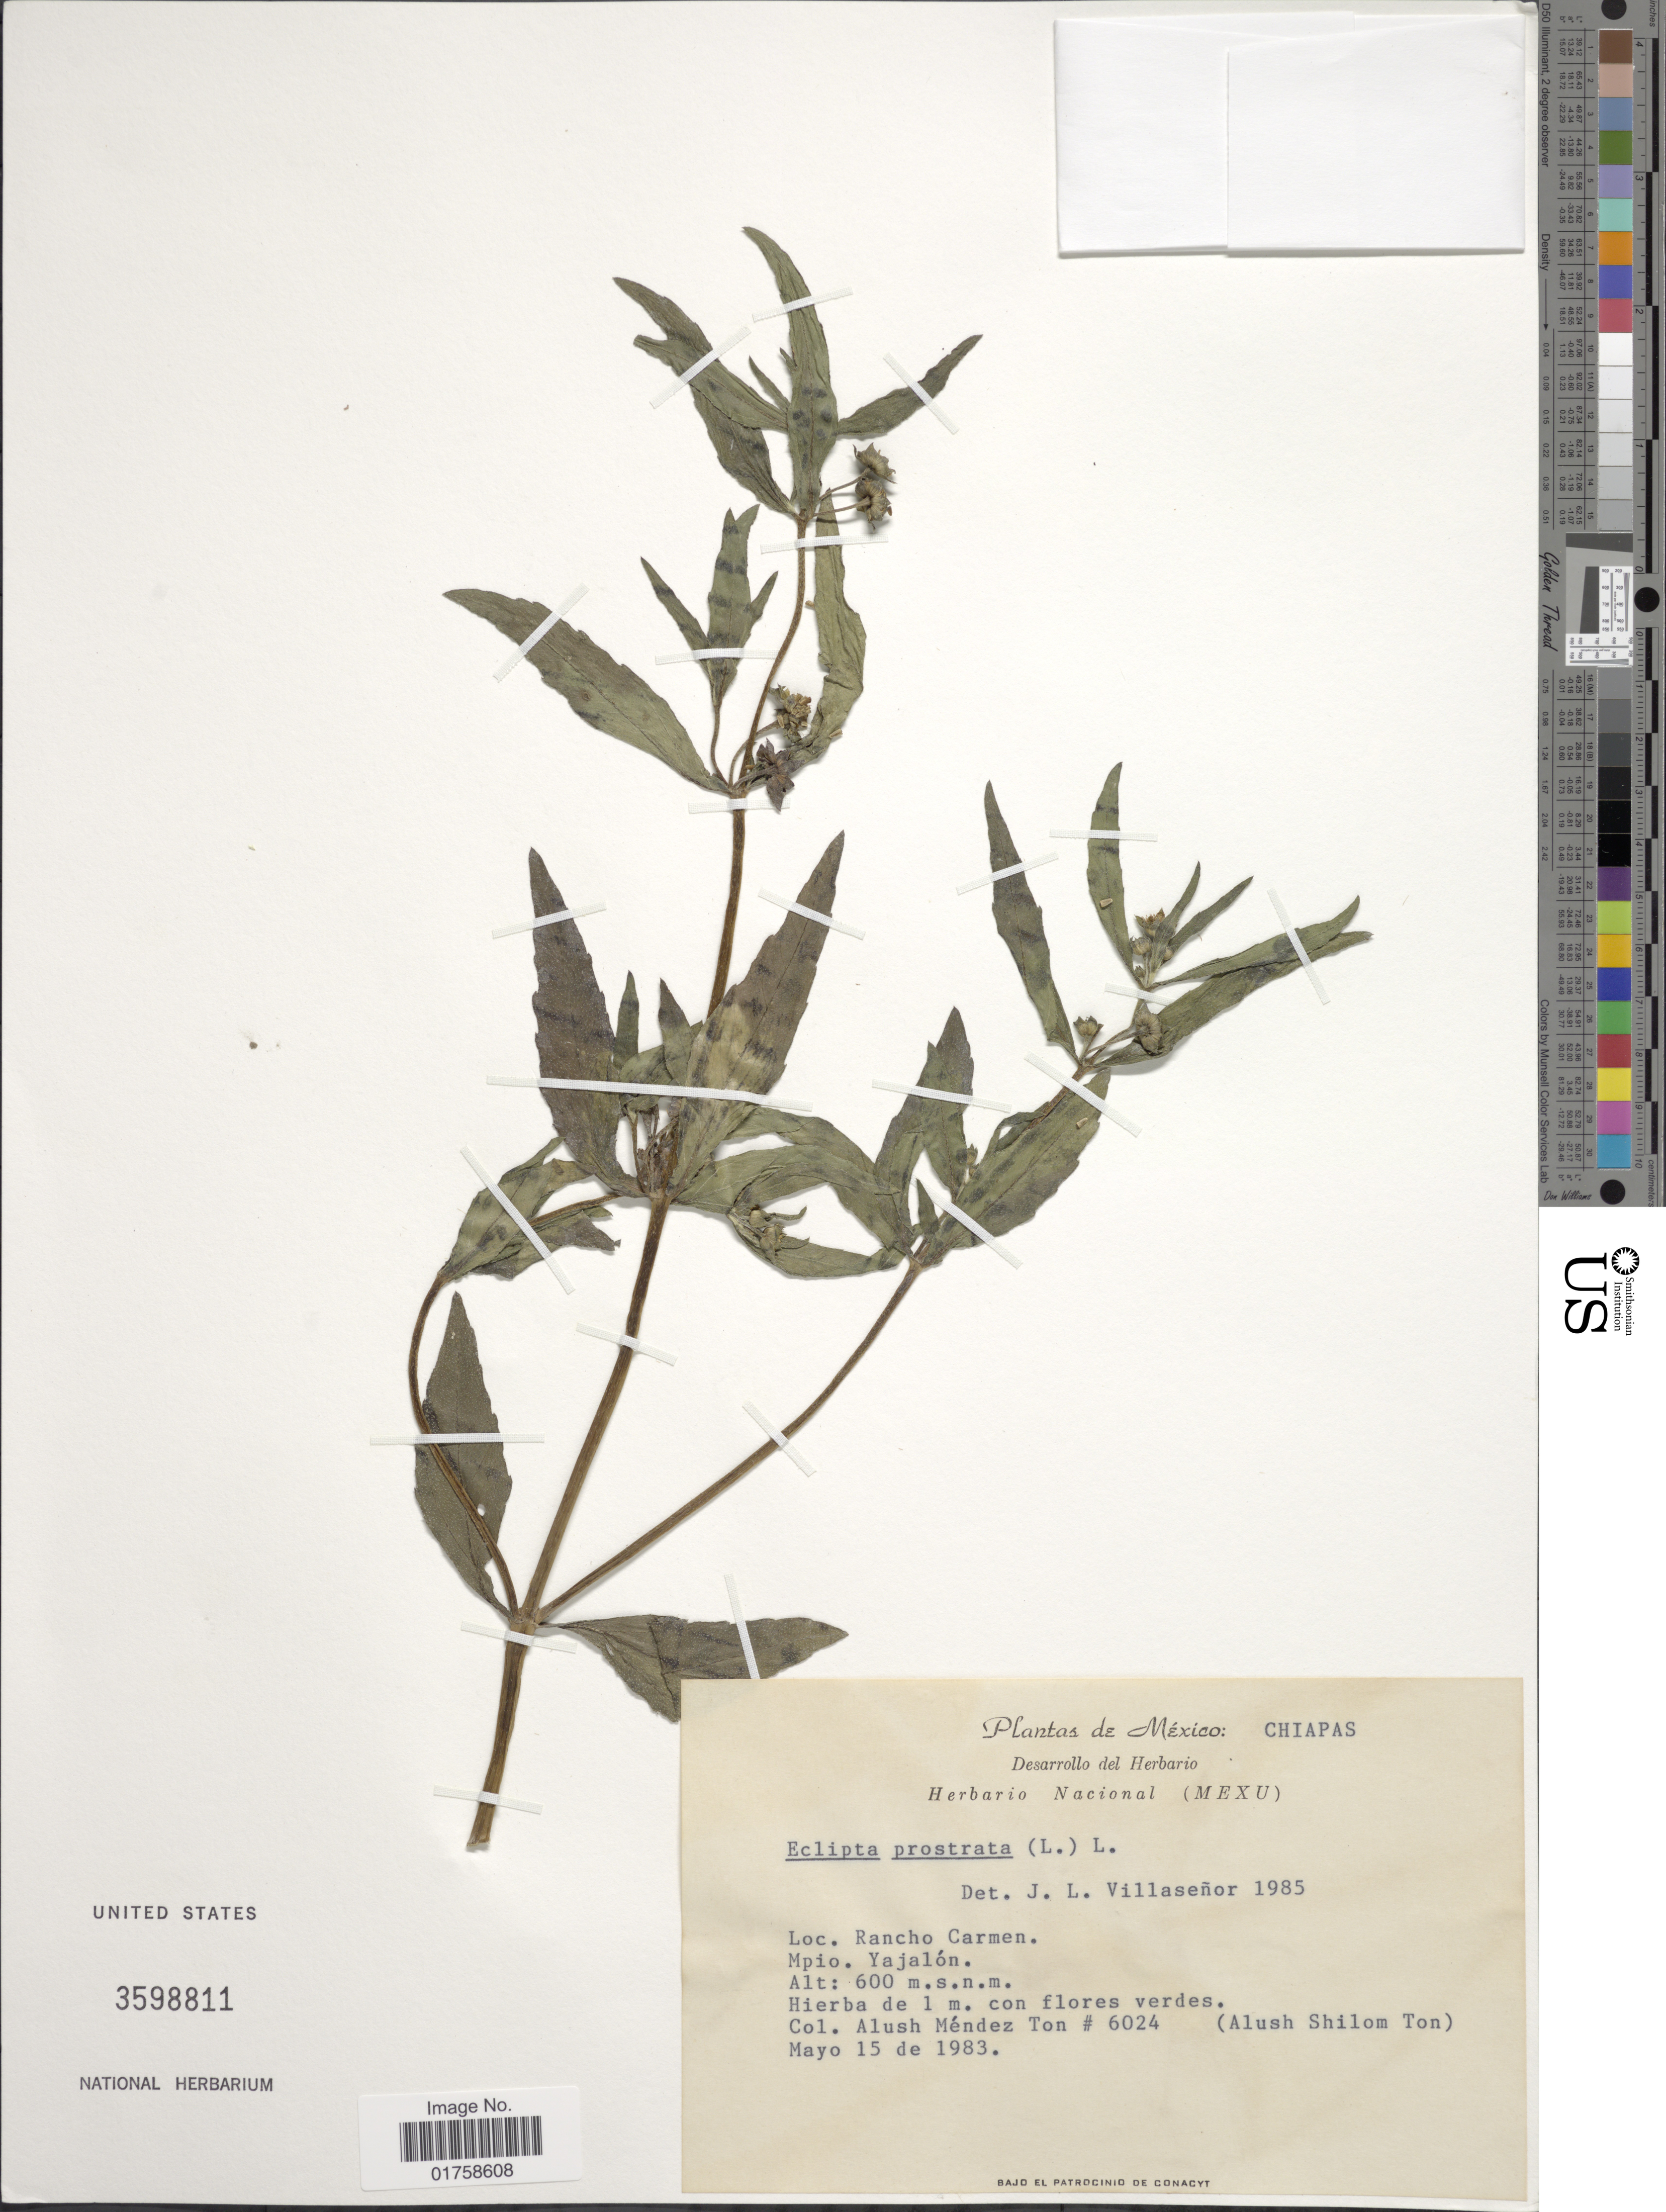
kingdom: Plantae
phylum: Tracheophyta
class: Magnoliopsida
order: Asterales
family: Asteraceae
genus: Eclipta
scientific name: Eclipta prostrata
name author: (L.) L.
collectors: A. Méndez Ton & A. S. Ton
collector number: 6024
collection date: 1983-05-15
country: Mexico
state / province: Chiapas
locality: Mexico: Chiapas. Rancho Camren. Mpio. Yajalon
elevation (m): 600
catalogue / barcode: US 3598811